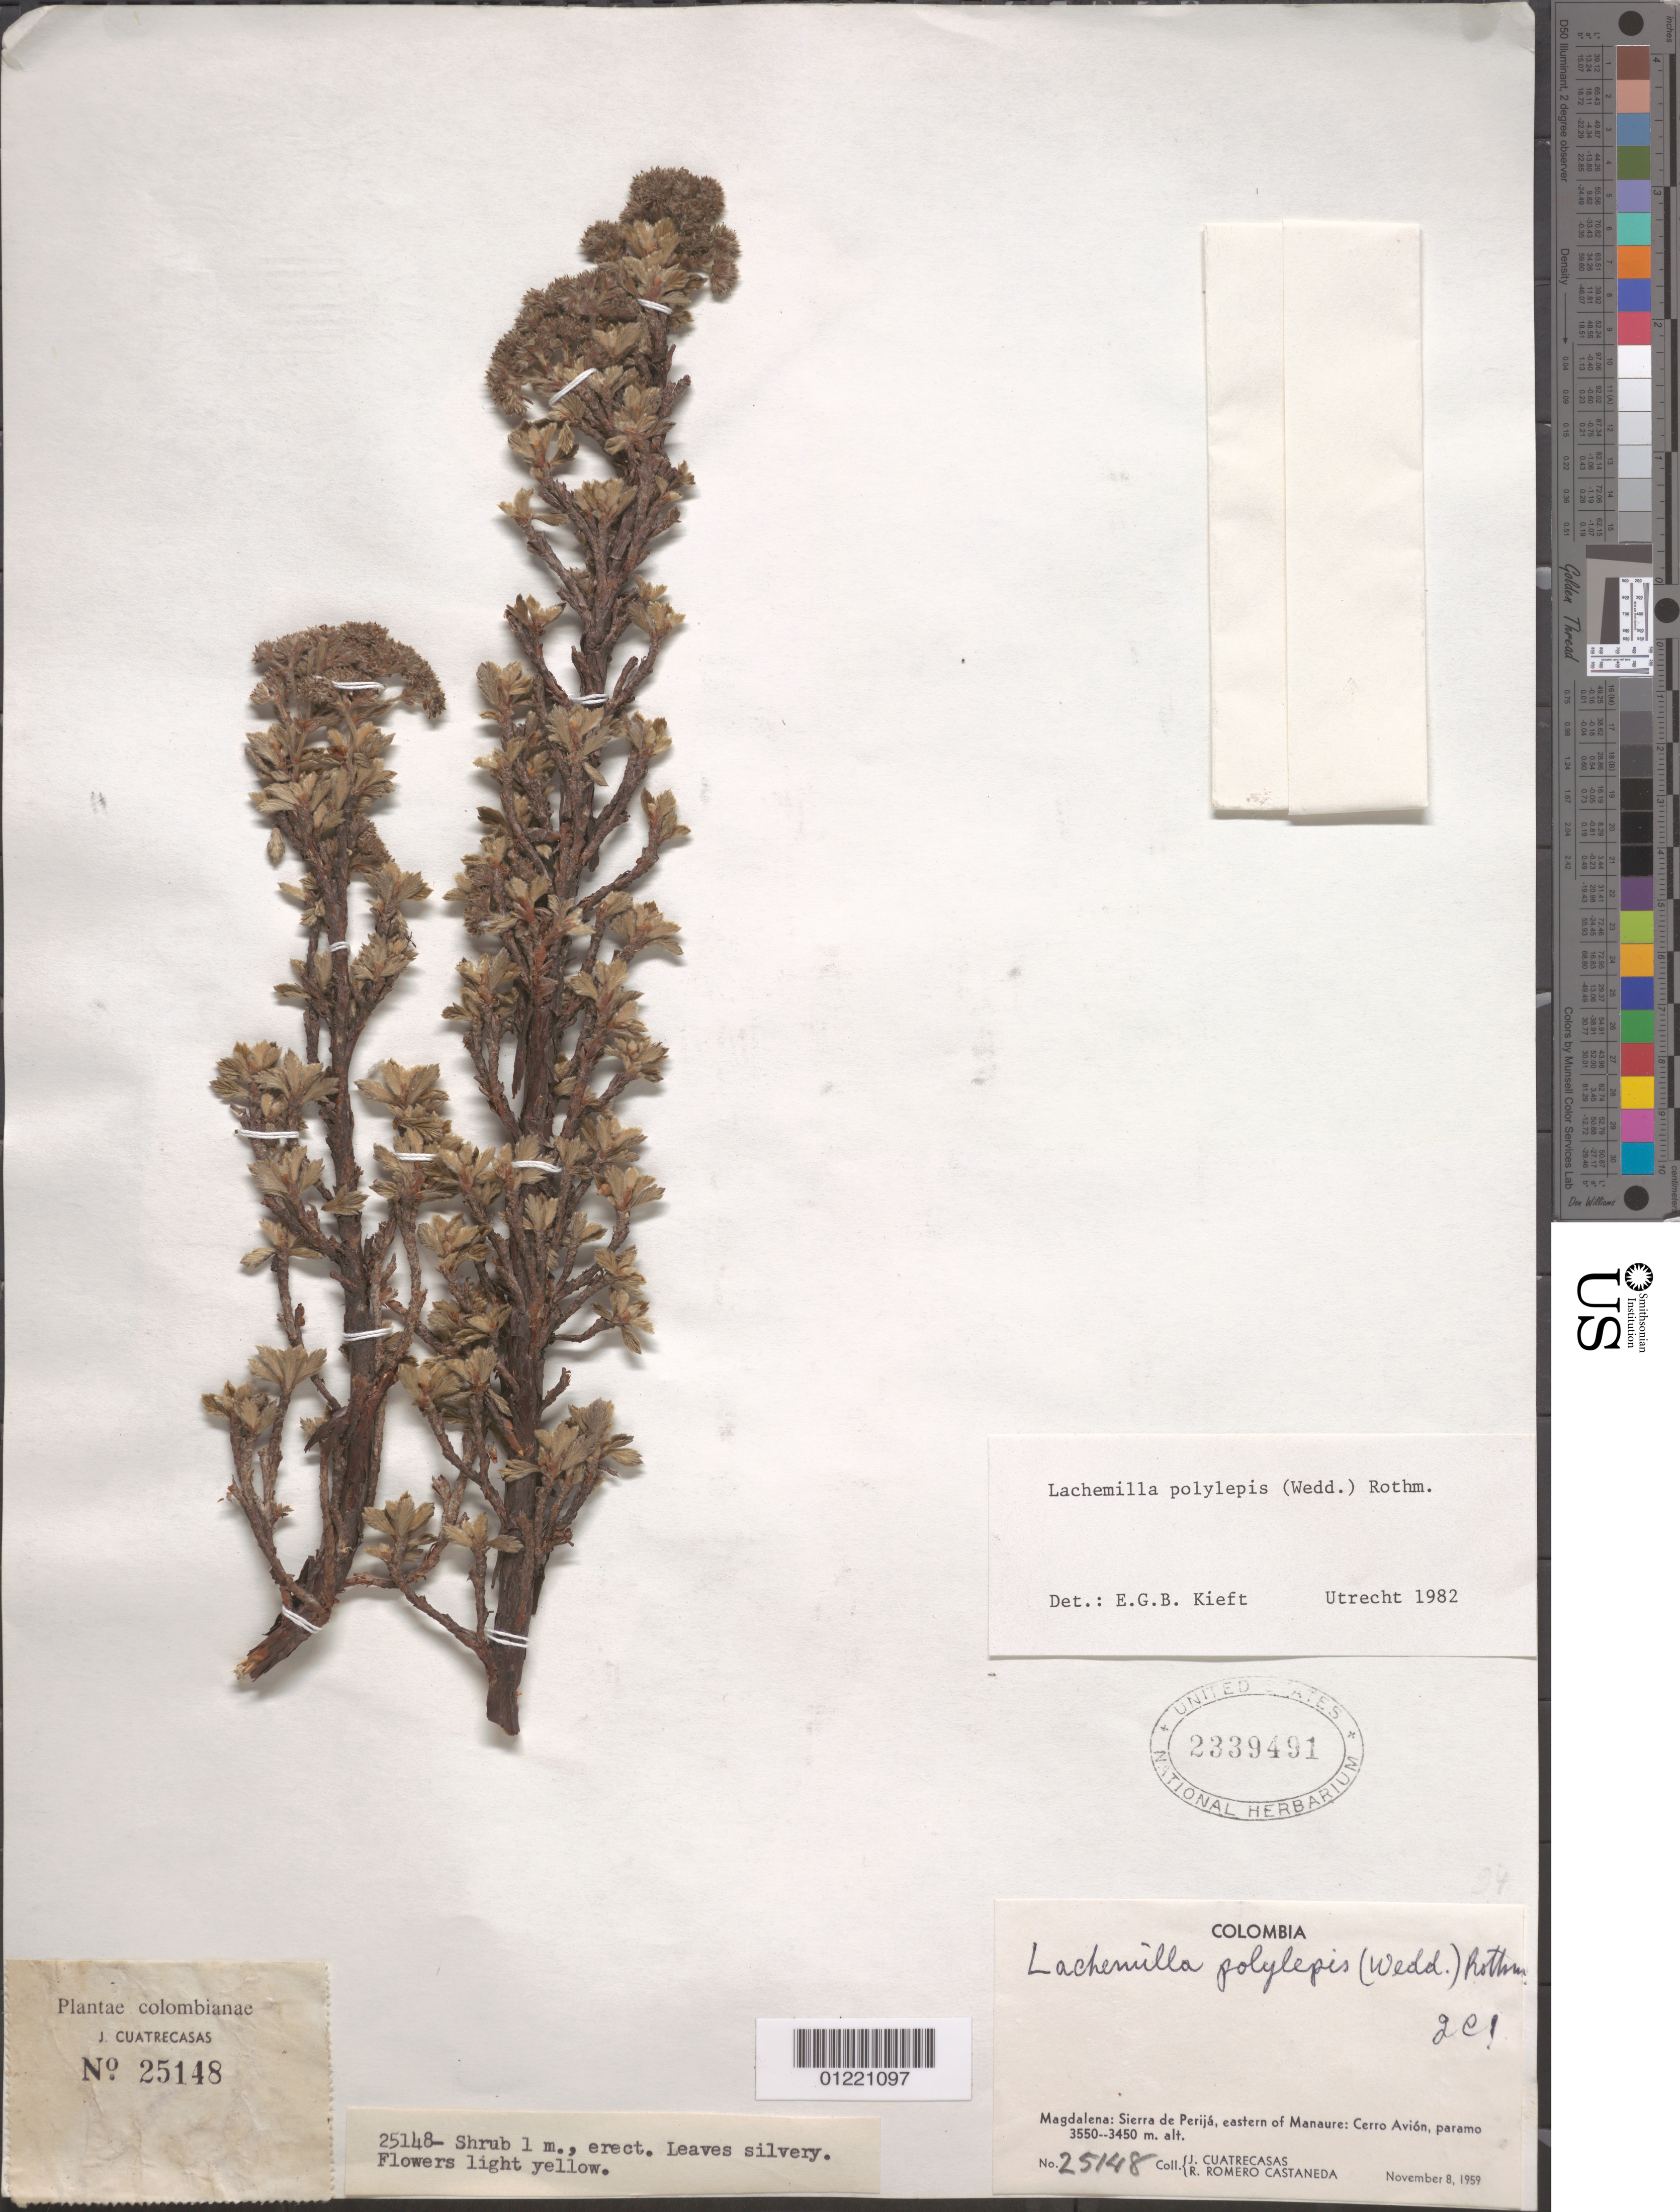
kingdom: Plantae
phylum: Tracheophyta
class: Magnoliopsida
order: Rosales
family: Rosaceae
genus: Lachemilla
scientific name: Lachemilla polylepis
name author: (Wedd.) Rothm.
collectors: J. Cuatrecasas & R. Romero Castañeda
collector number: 25148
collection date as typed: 08 Nov 1959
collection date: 1959-11-08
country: Colombia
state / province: Magdalena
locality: Sierra de Perijá, E of Manaure: Cerro Avión.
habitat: paramo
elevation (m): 3450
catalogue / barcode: US 2339491